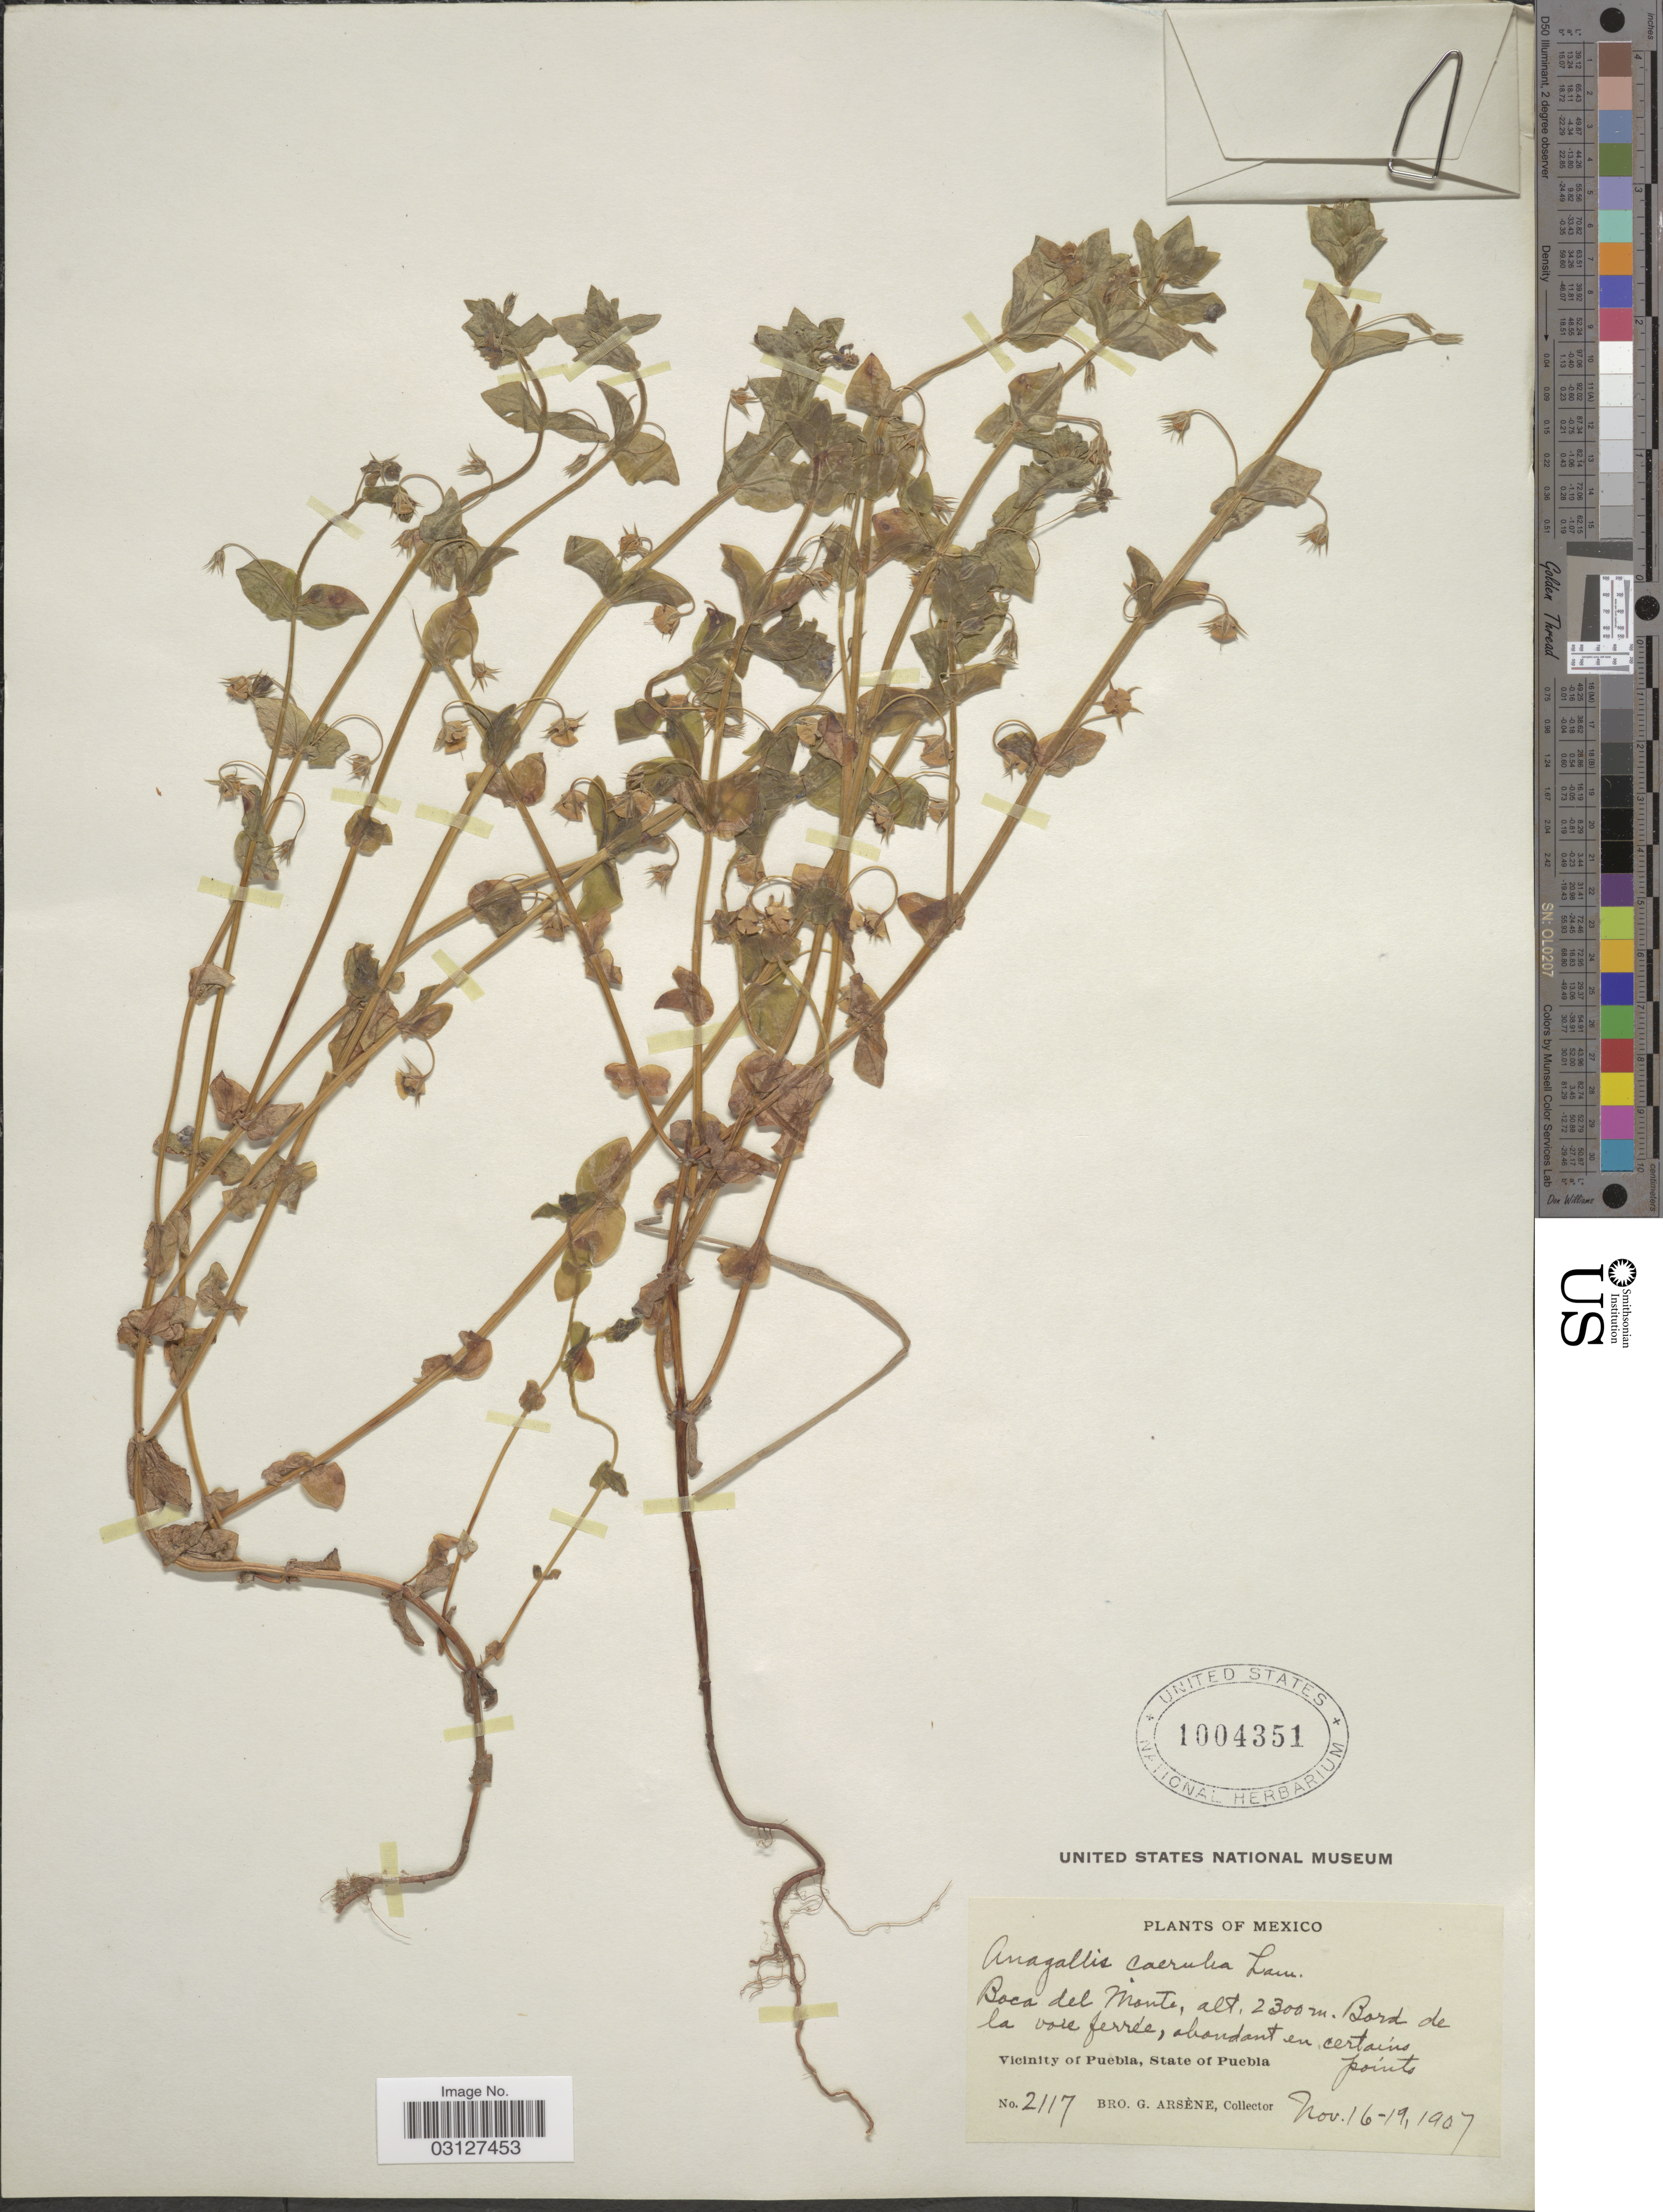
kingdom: Plantae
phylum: Tracheophyta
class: Magnoliopsida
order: Ericales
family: Primulaceae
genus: Anagallis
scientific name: Anagallis arvensis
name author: L.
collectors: Bro. G. Arsène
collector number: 2117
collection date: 1907-11-16/1907-11-19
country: Mexico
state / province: Puebla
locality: Boca del Monte. Vicinity of Puebla, State of Puebla.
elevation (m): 2300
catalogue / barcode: US 1004351